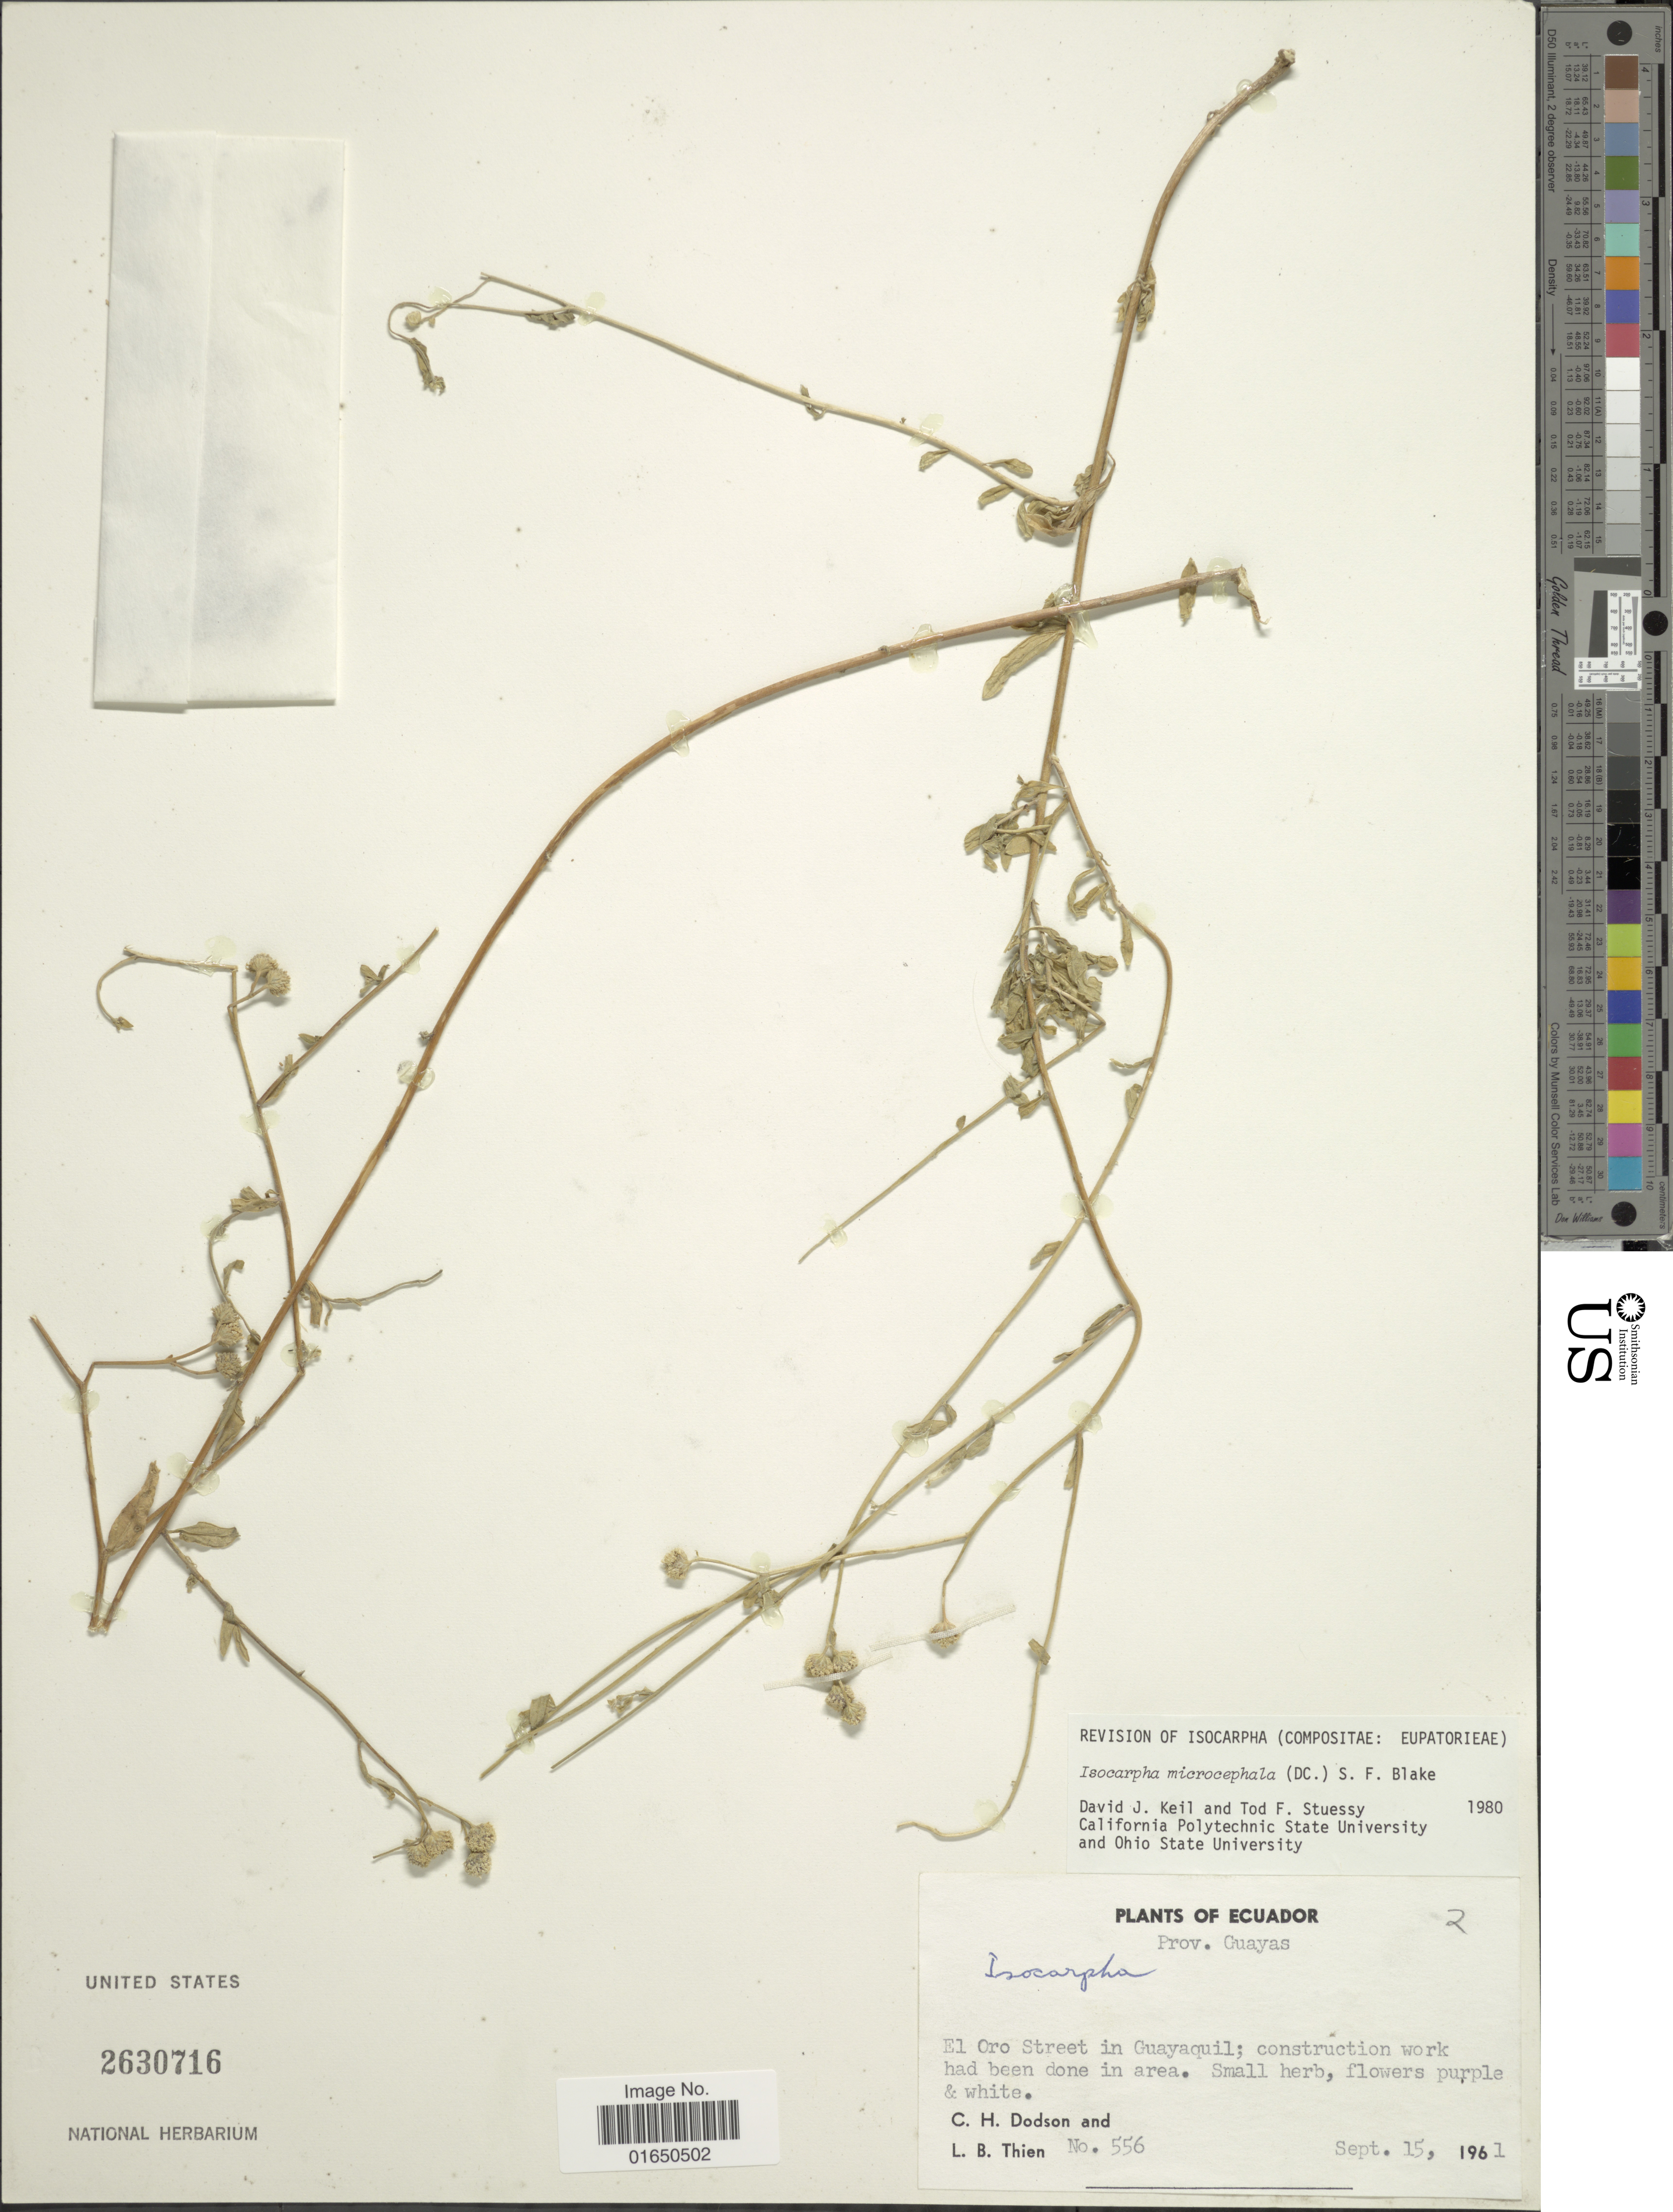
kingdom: Plantae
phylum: Tracheophyta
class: Magnoliopsida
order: Asterales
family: Asteraceae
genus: Isocarpha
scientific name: Isocarpha microcephala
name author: (DC.) S.F. Blake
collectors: C. H. Dodson & L. Thien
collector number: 556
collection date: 1961-09-15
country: Ecuador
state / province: Guayas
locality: El Oro Street in Guayaquil; construction work had been done in area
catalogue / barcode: US 2630716